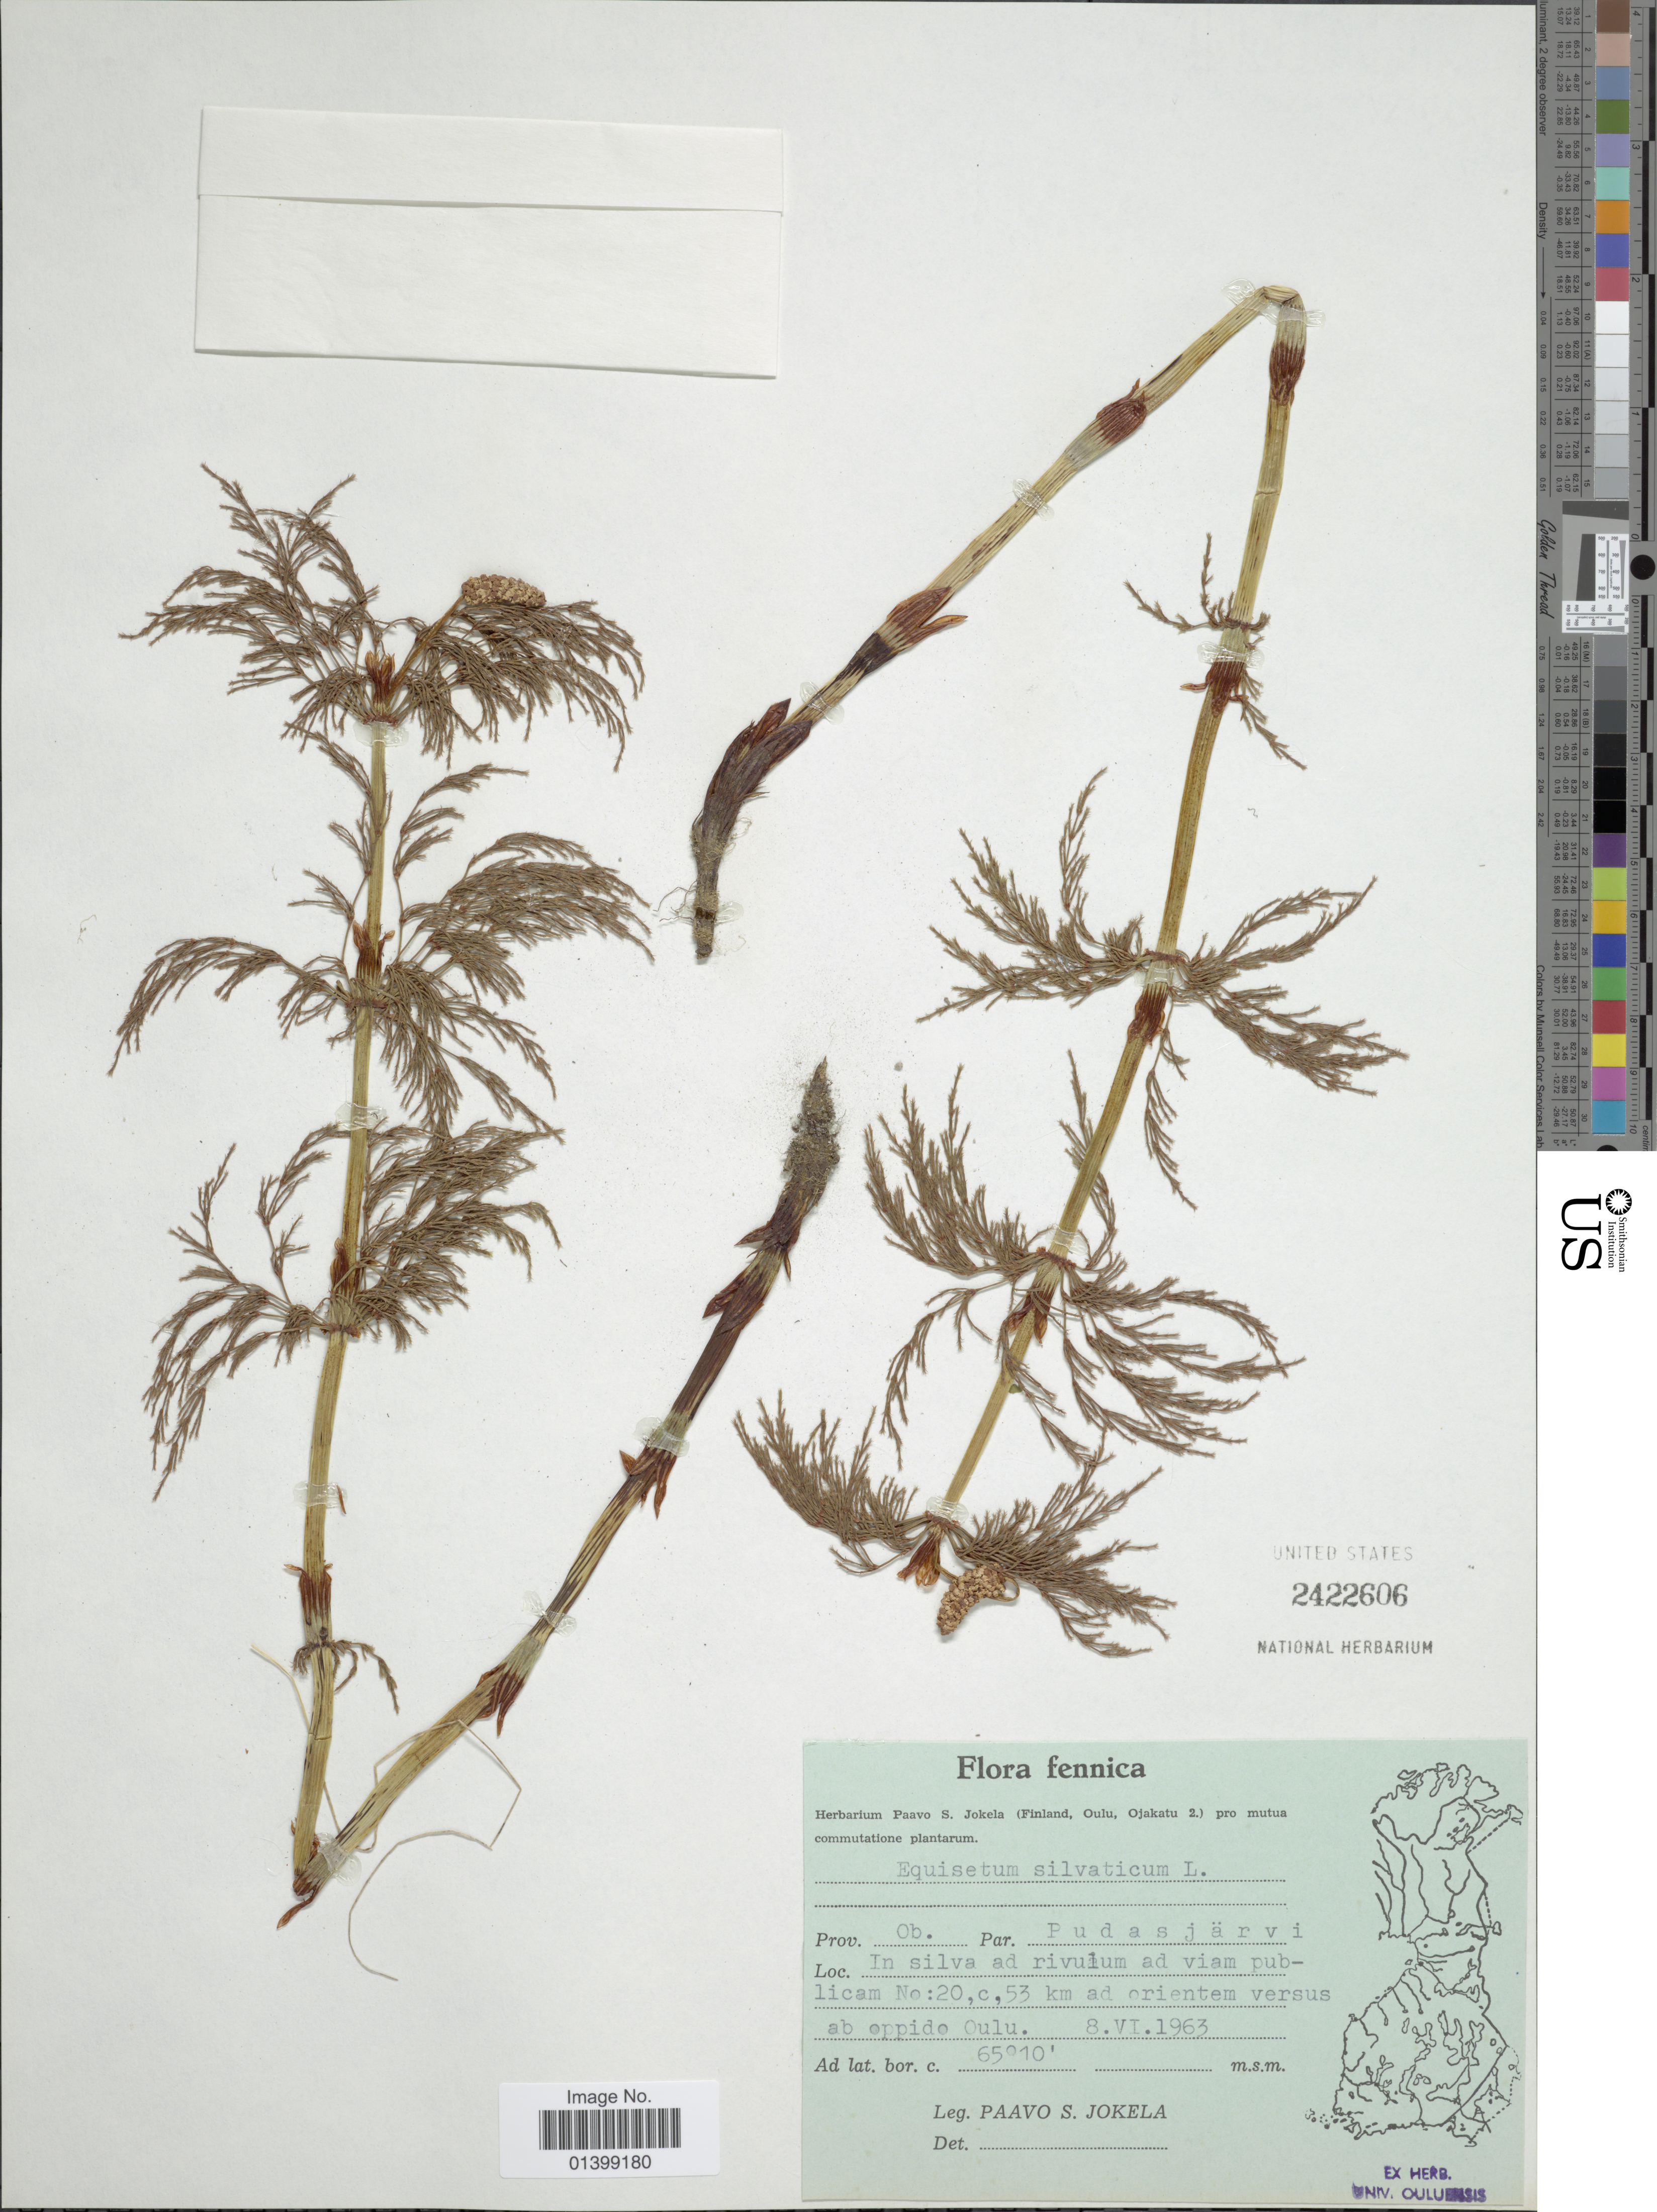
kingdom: Plantae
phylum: Tracheophyta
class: Polypodiopsida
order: Equisetales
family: Equisetaceae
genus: Equisetum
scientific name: Equisetum sylvaticum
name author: L.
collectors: P. Jokela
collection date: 1963-06-08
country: Finland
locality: Prov. Ob. Par Pudasjärvi, In silva ad rivulum ad viam publicam No: 20, c, 35 k ad orientem versus ab oppido Oulu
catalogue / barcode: US 2422606